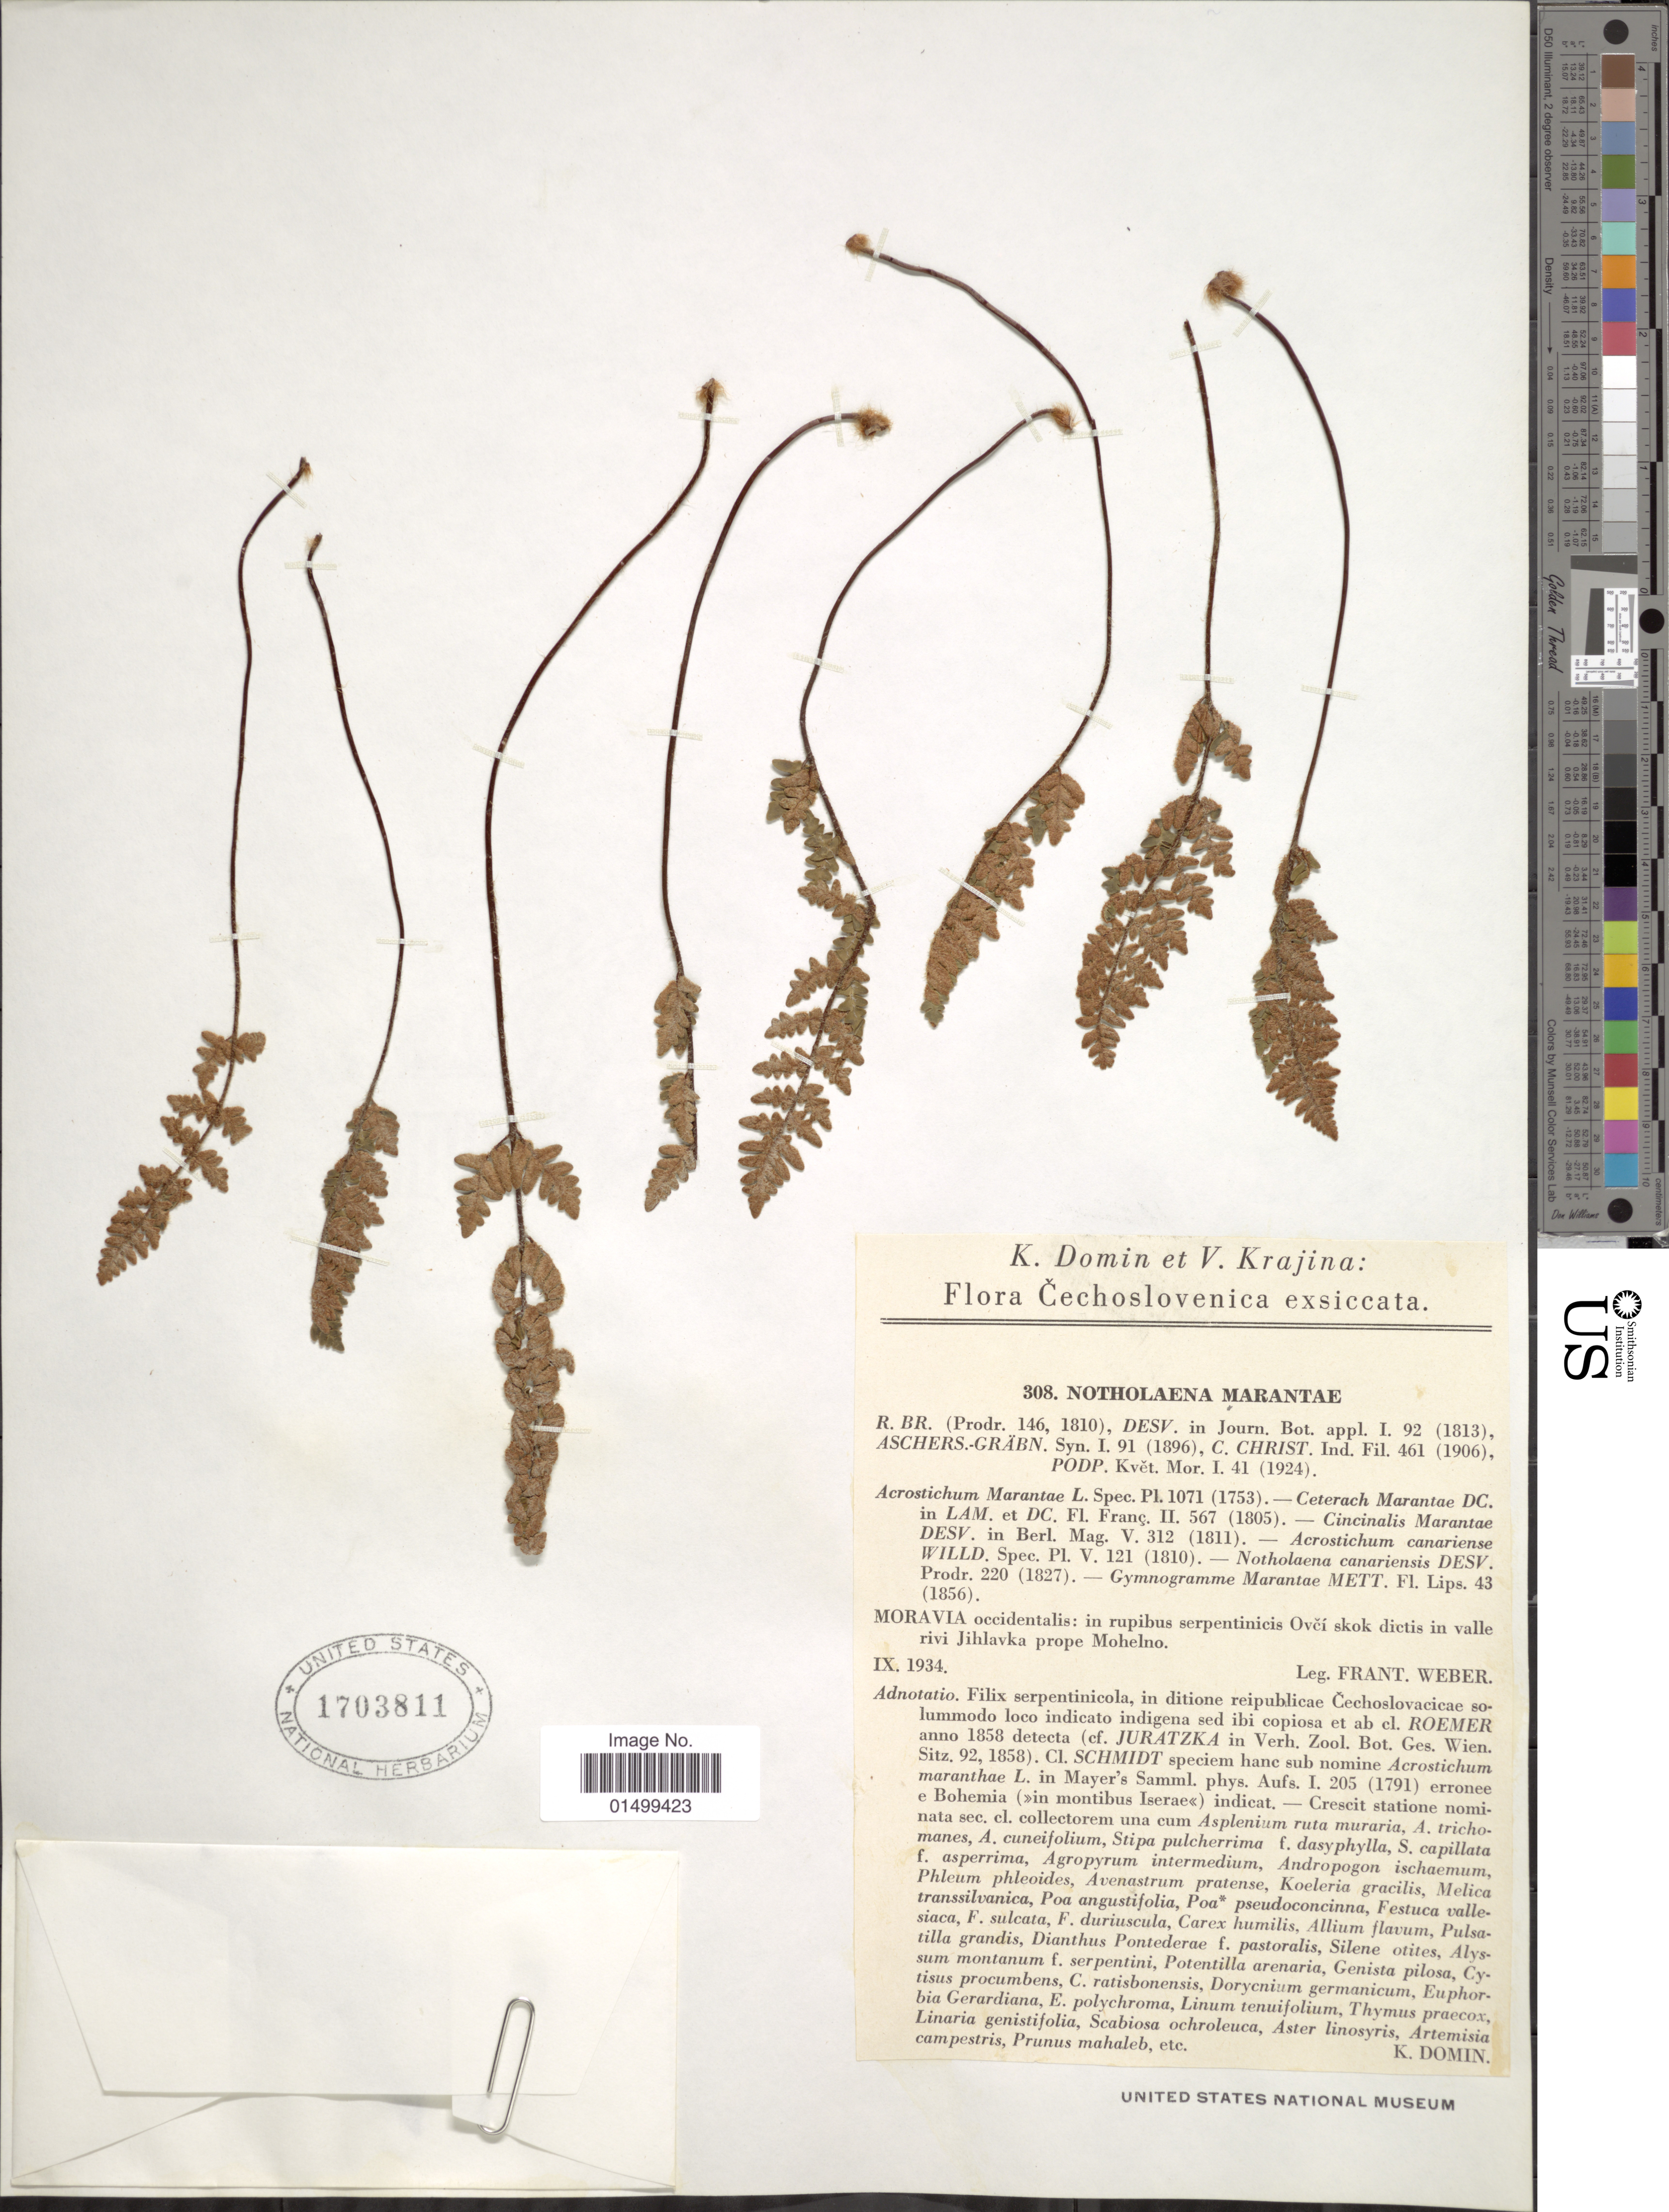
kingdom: Plantae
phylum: Tracheophyta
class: Polypodiopsida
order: Polypodiales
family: Pteridaceae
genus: Cheilanthes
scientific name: Cheilanthes marantae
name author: Domin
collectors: F. Weber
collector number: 308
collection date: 1934-09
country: Czechia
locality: Moravia occcidentalis: in rupibus serpentinicis Ovci skok dictis in valle rivi Jihlavka prope Mohelno.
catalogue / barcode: US 1703811